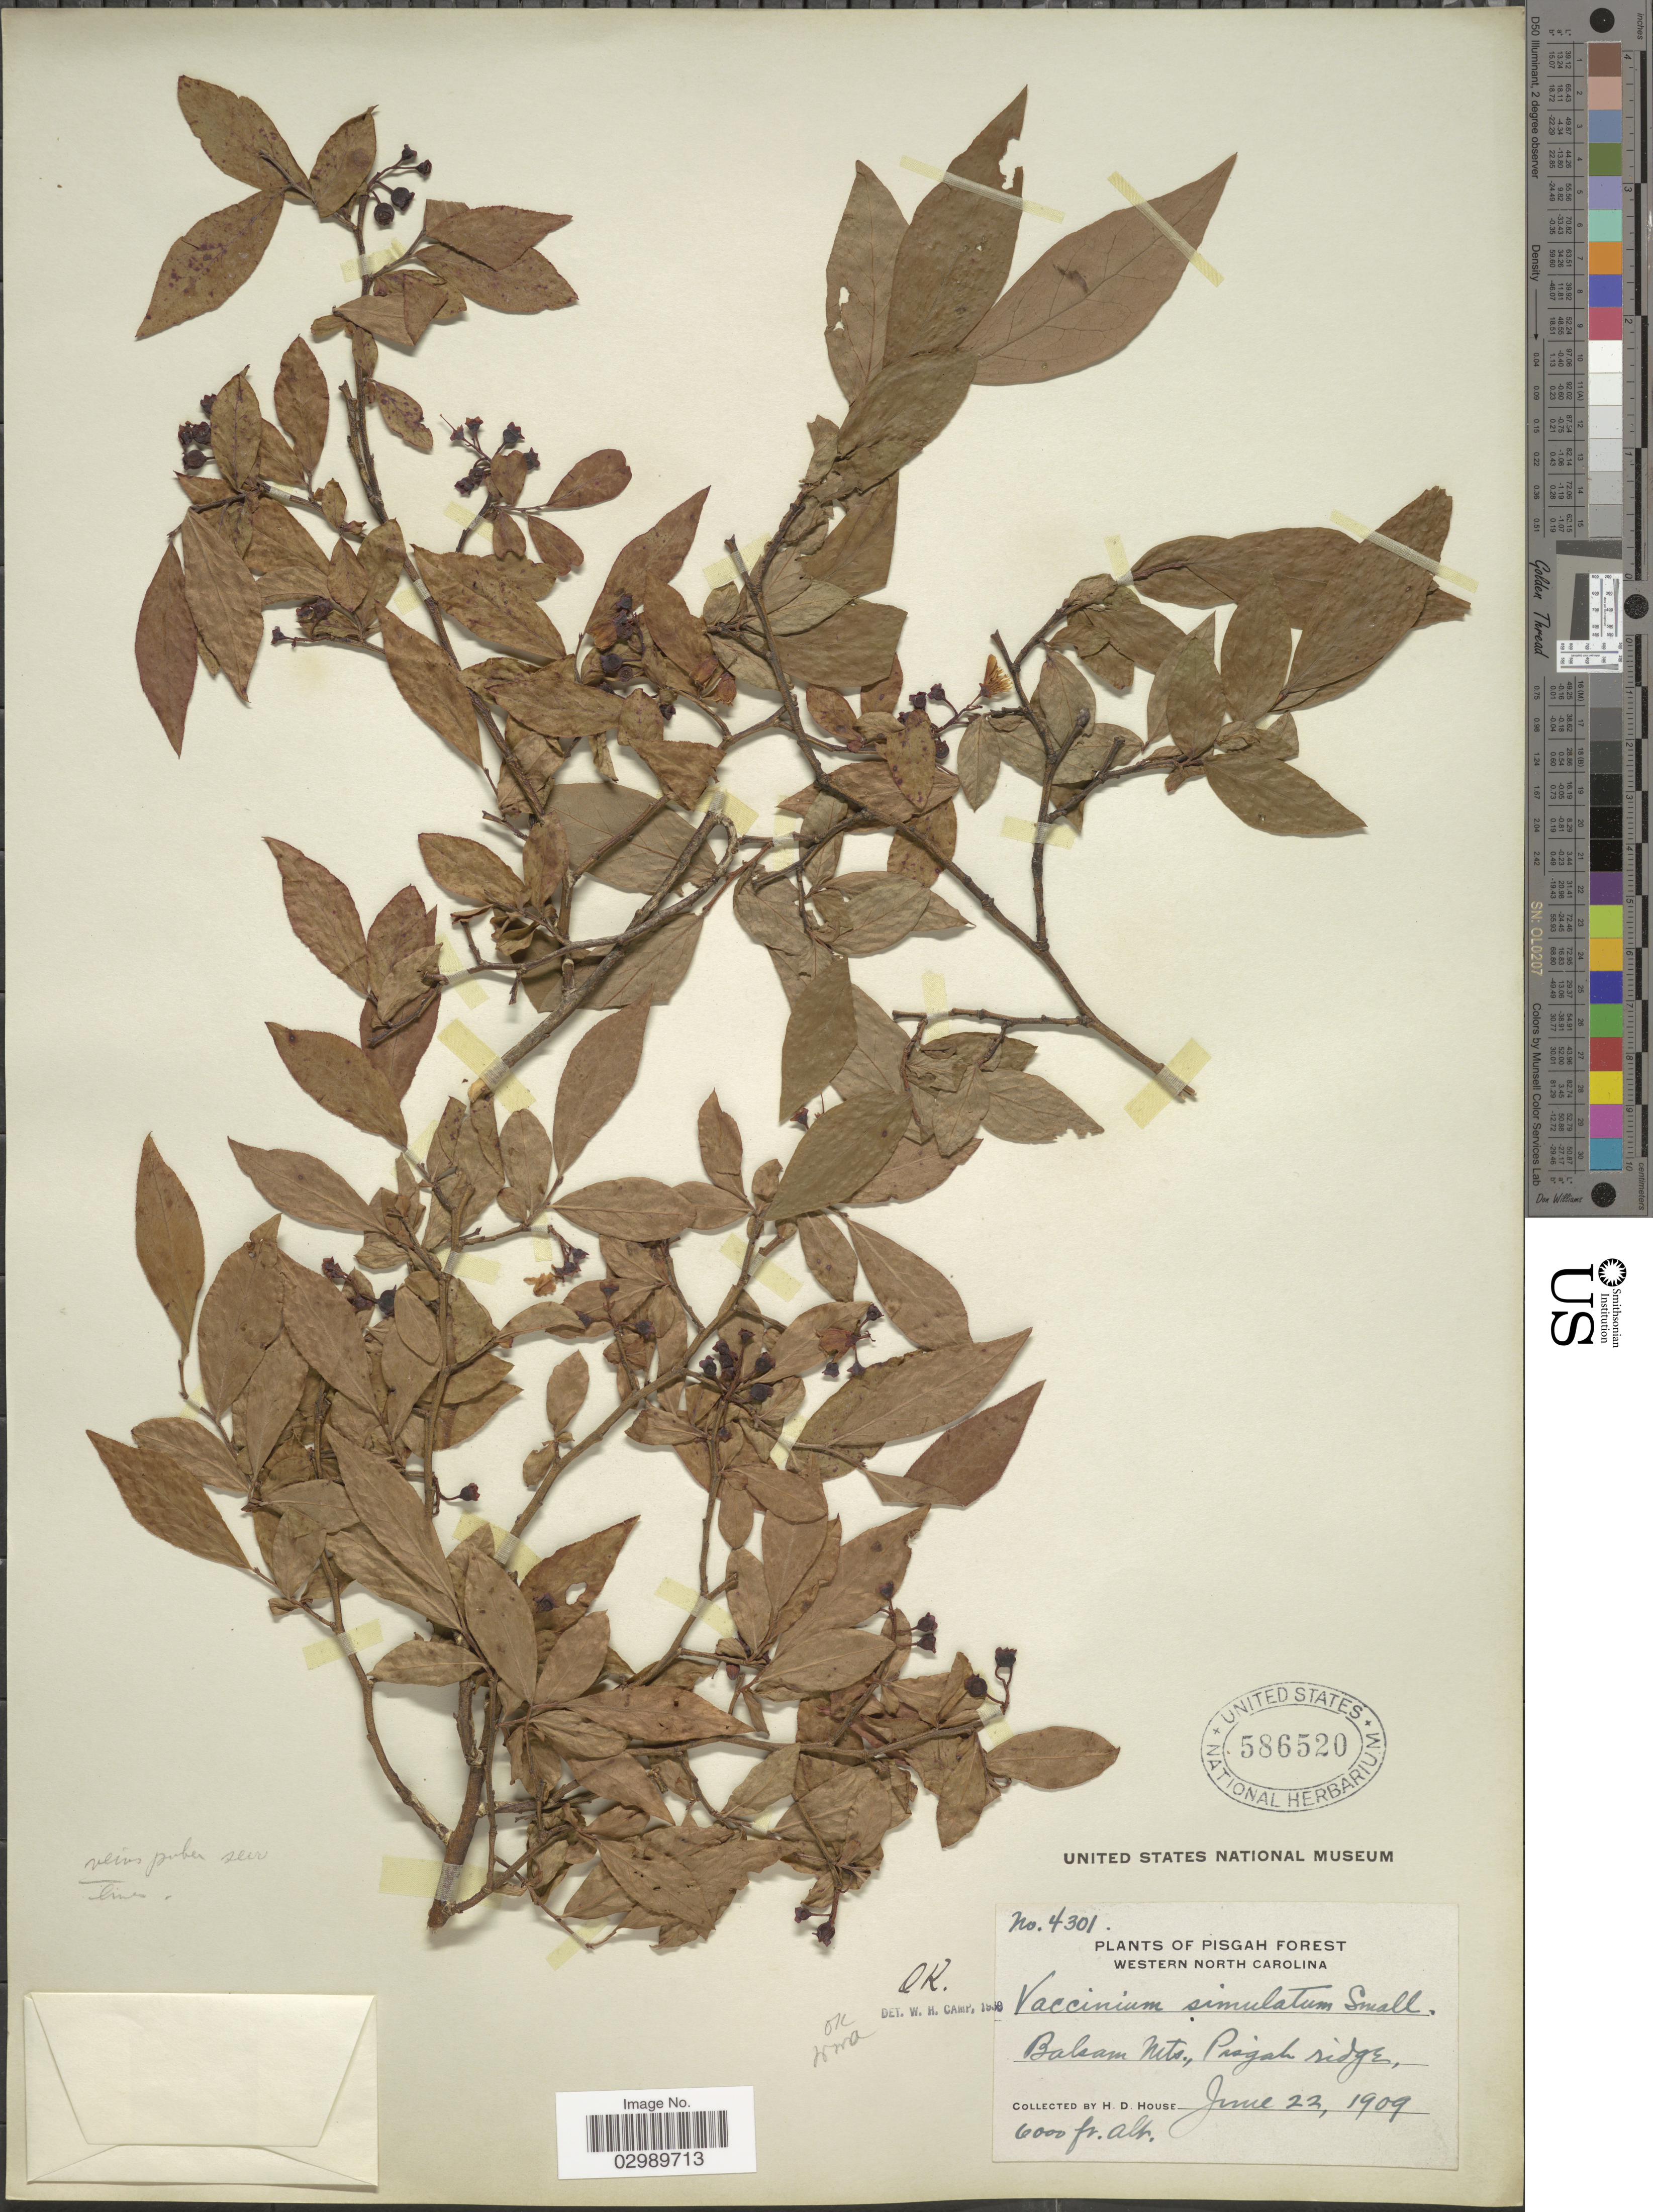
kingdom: Plantae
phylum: Tracheophyta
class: Magnoliopsida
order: Ericales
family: Ericaceae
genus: Vaccinium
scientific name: Vaccinium simulatum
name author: Small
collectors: H. D. House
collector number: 4301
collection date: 1909-06-22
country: United States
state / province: North Carolina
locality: Pisgah Forest. Western North Carolina. Balsam Mts., Pisgah ridge.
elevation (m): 1829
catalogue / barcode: US 586520